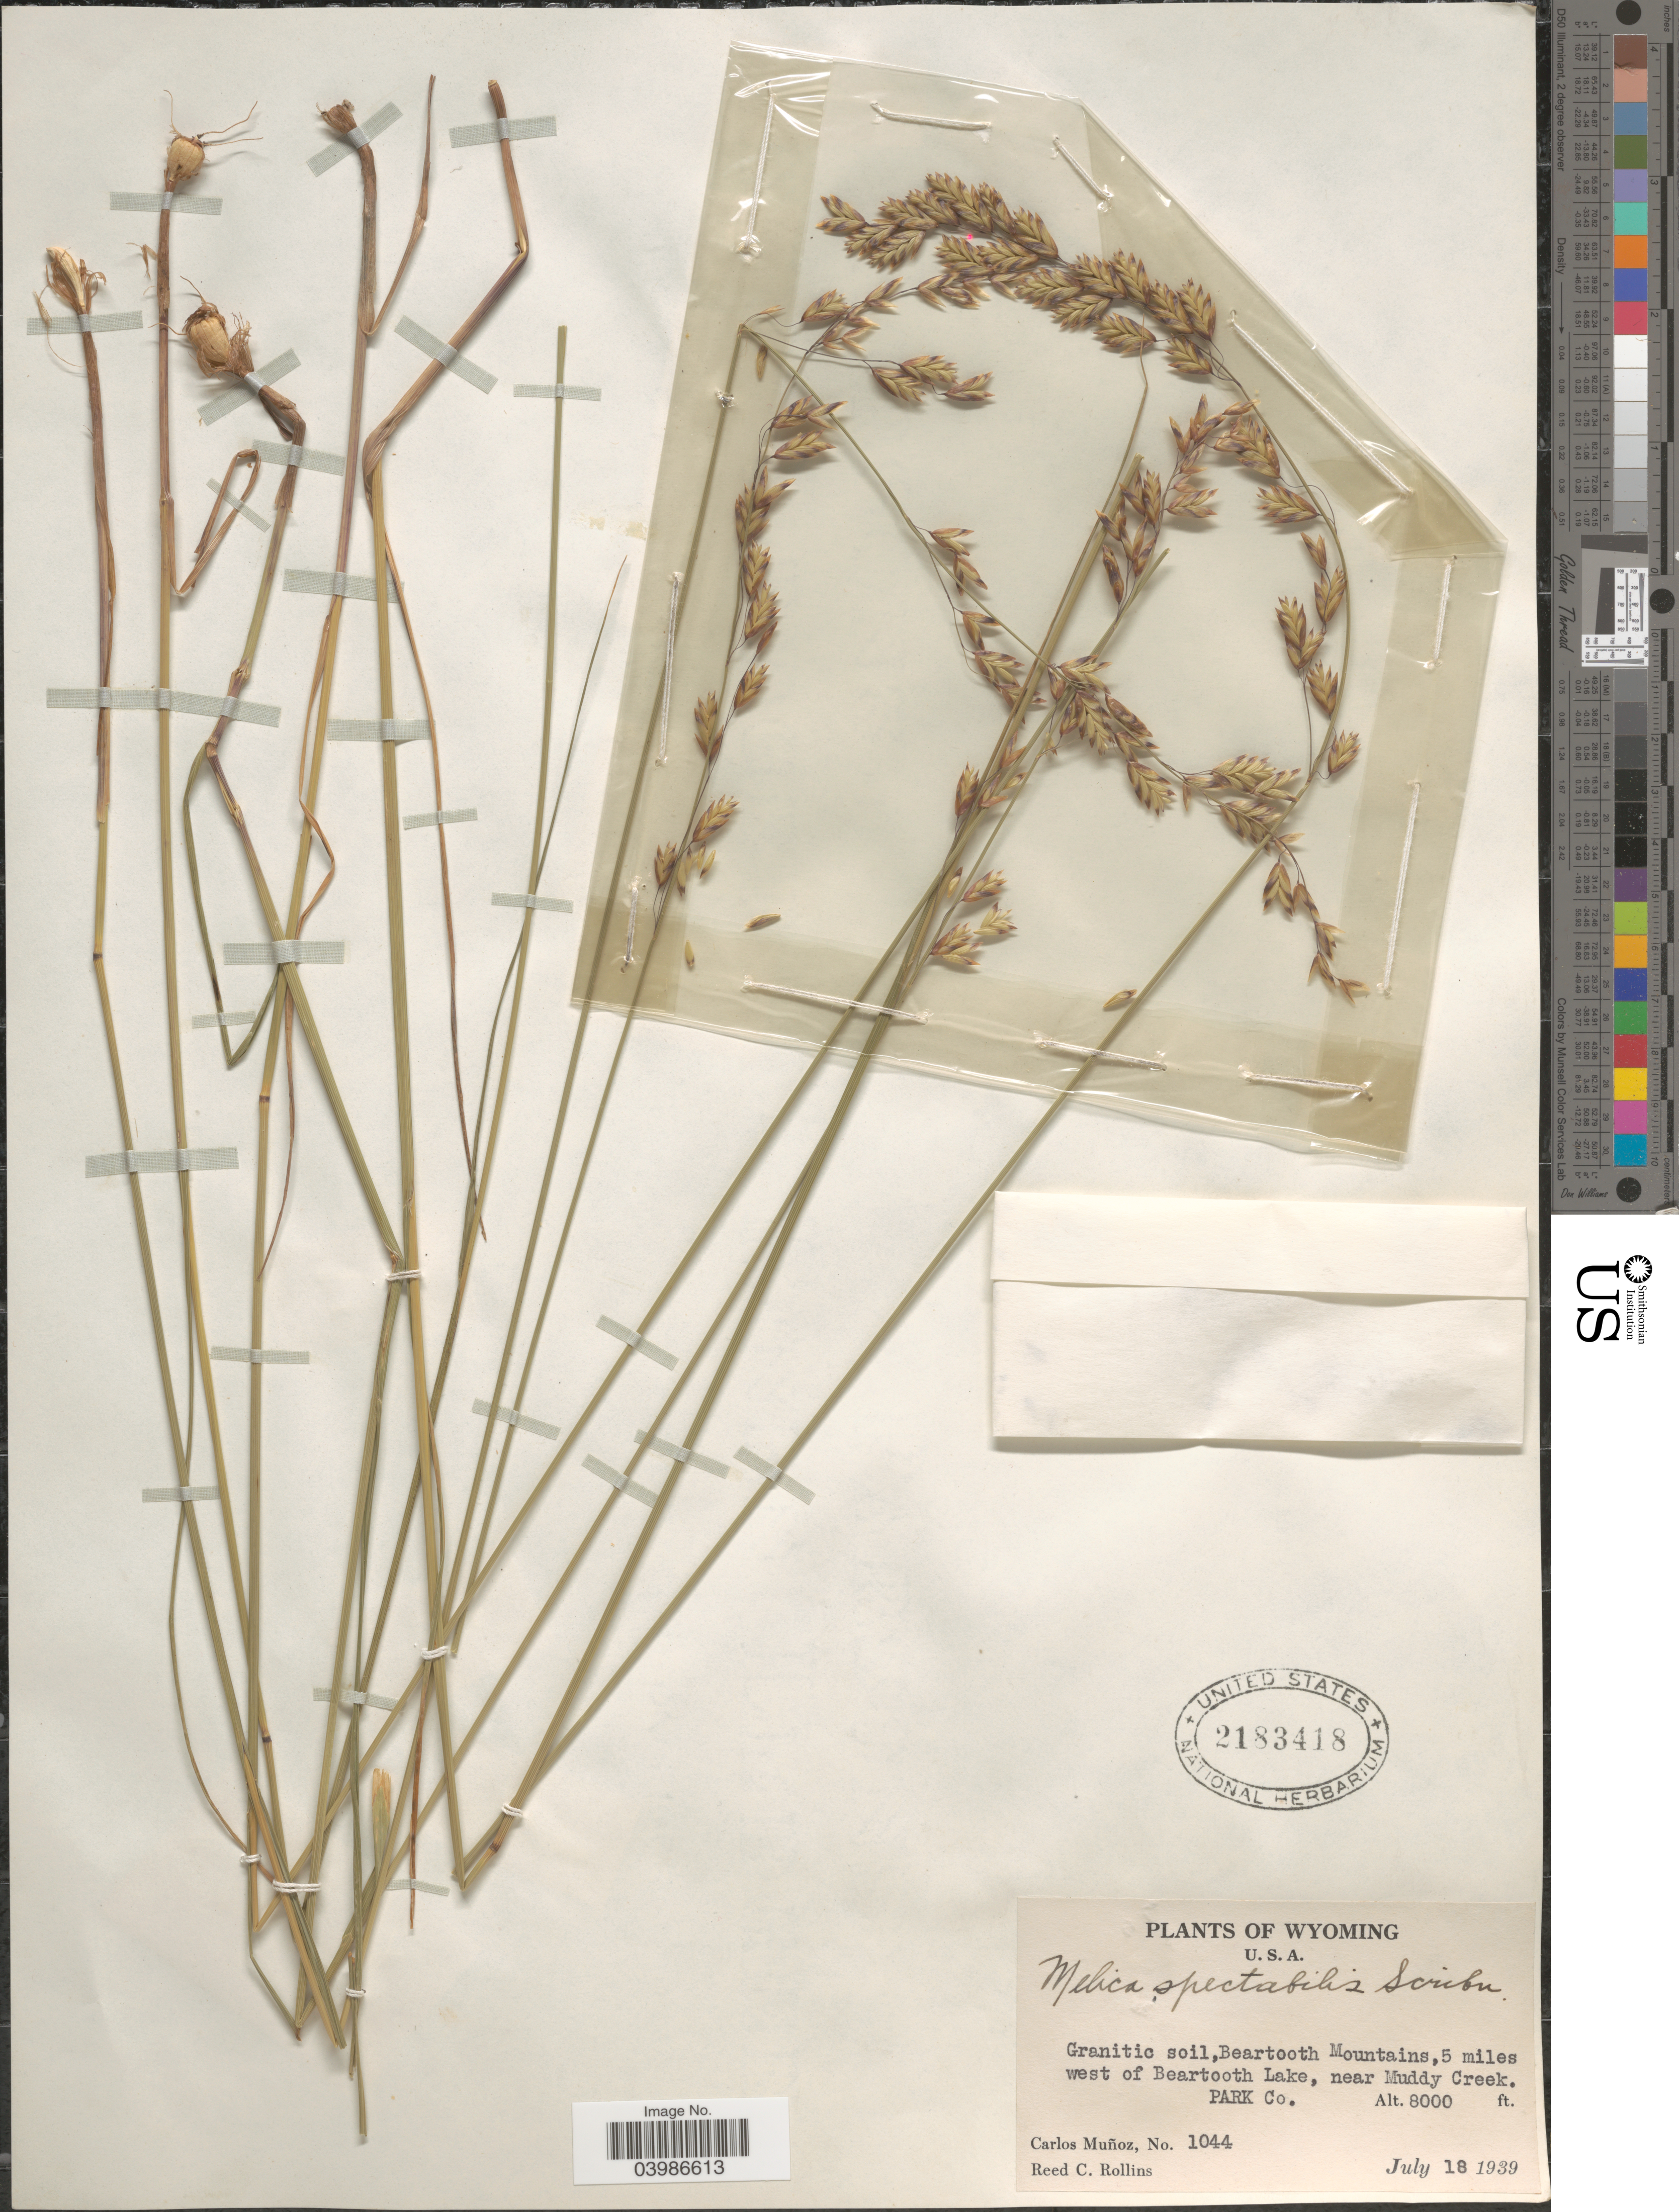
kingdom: Plantae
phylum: Tracheophyta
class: Liliopsida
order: Poales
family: Poaceae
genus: Melica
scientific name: Melica spectabilis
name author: Scribn.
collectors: C. Muñoz & R. C. Rollins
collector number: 1044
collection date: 1939-07-18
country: United States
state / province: Wyoming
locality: Beartooth Mountains, 5 miles west of Beartooth Lake, near Muddy Creek. Park Co.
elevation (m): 2438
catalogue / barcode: US 2183418